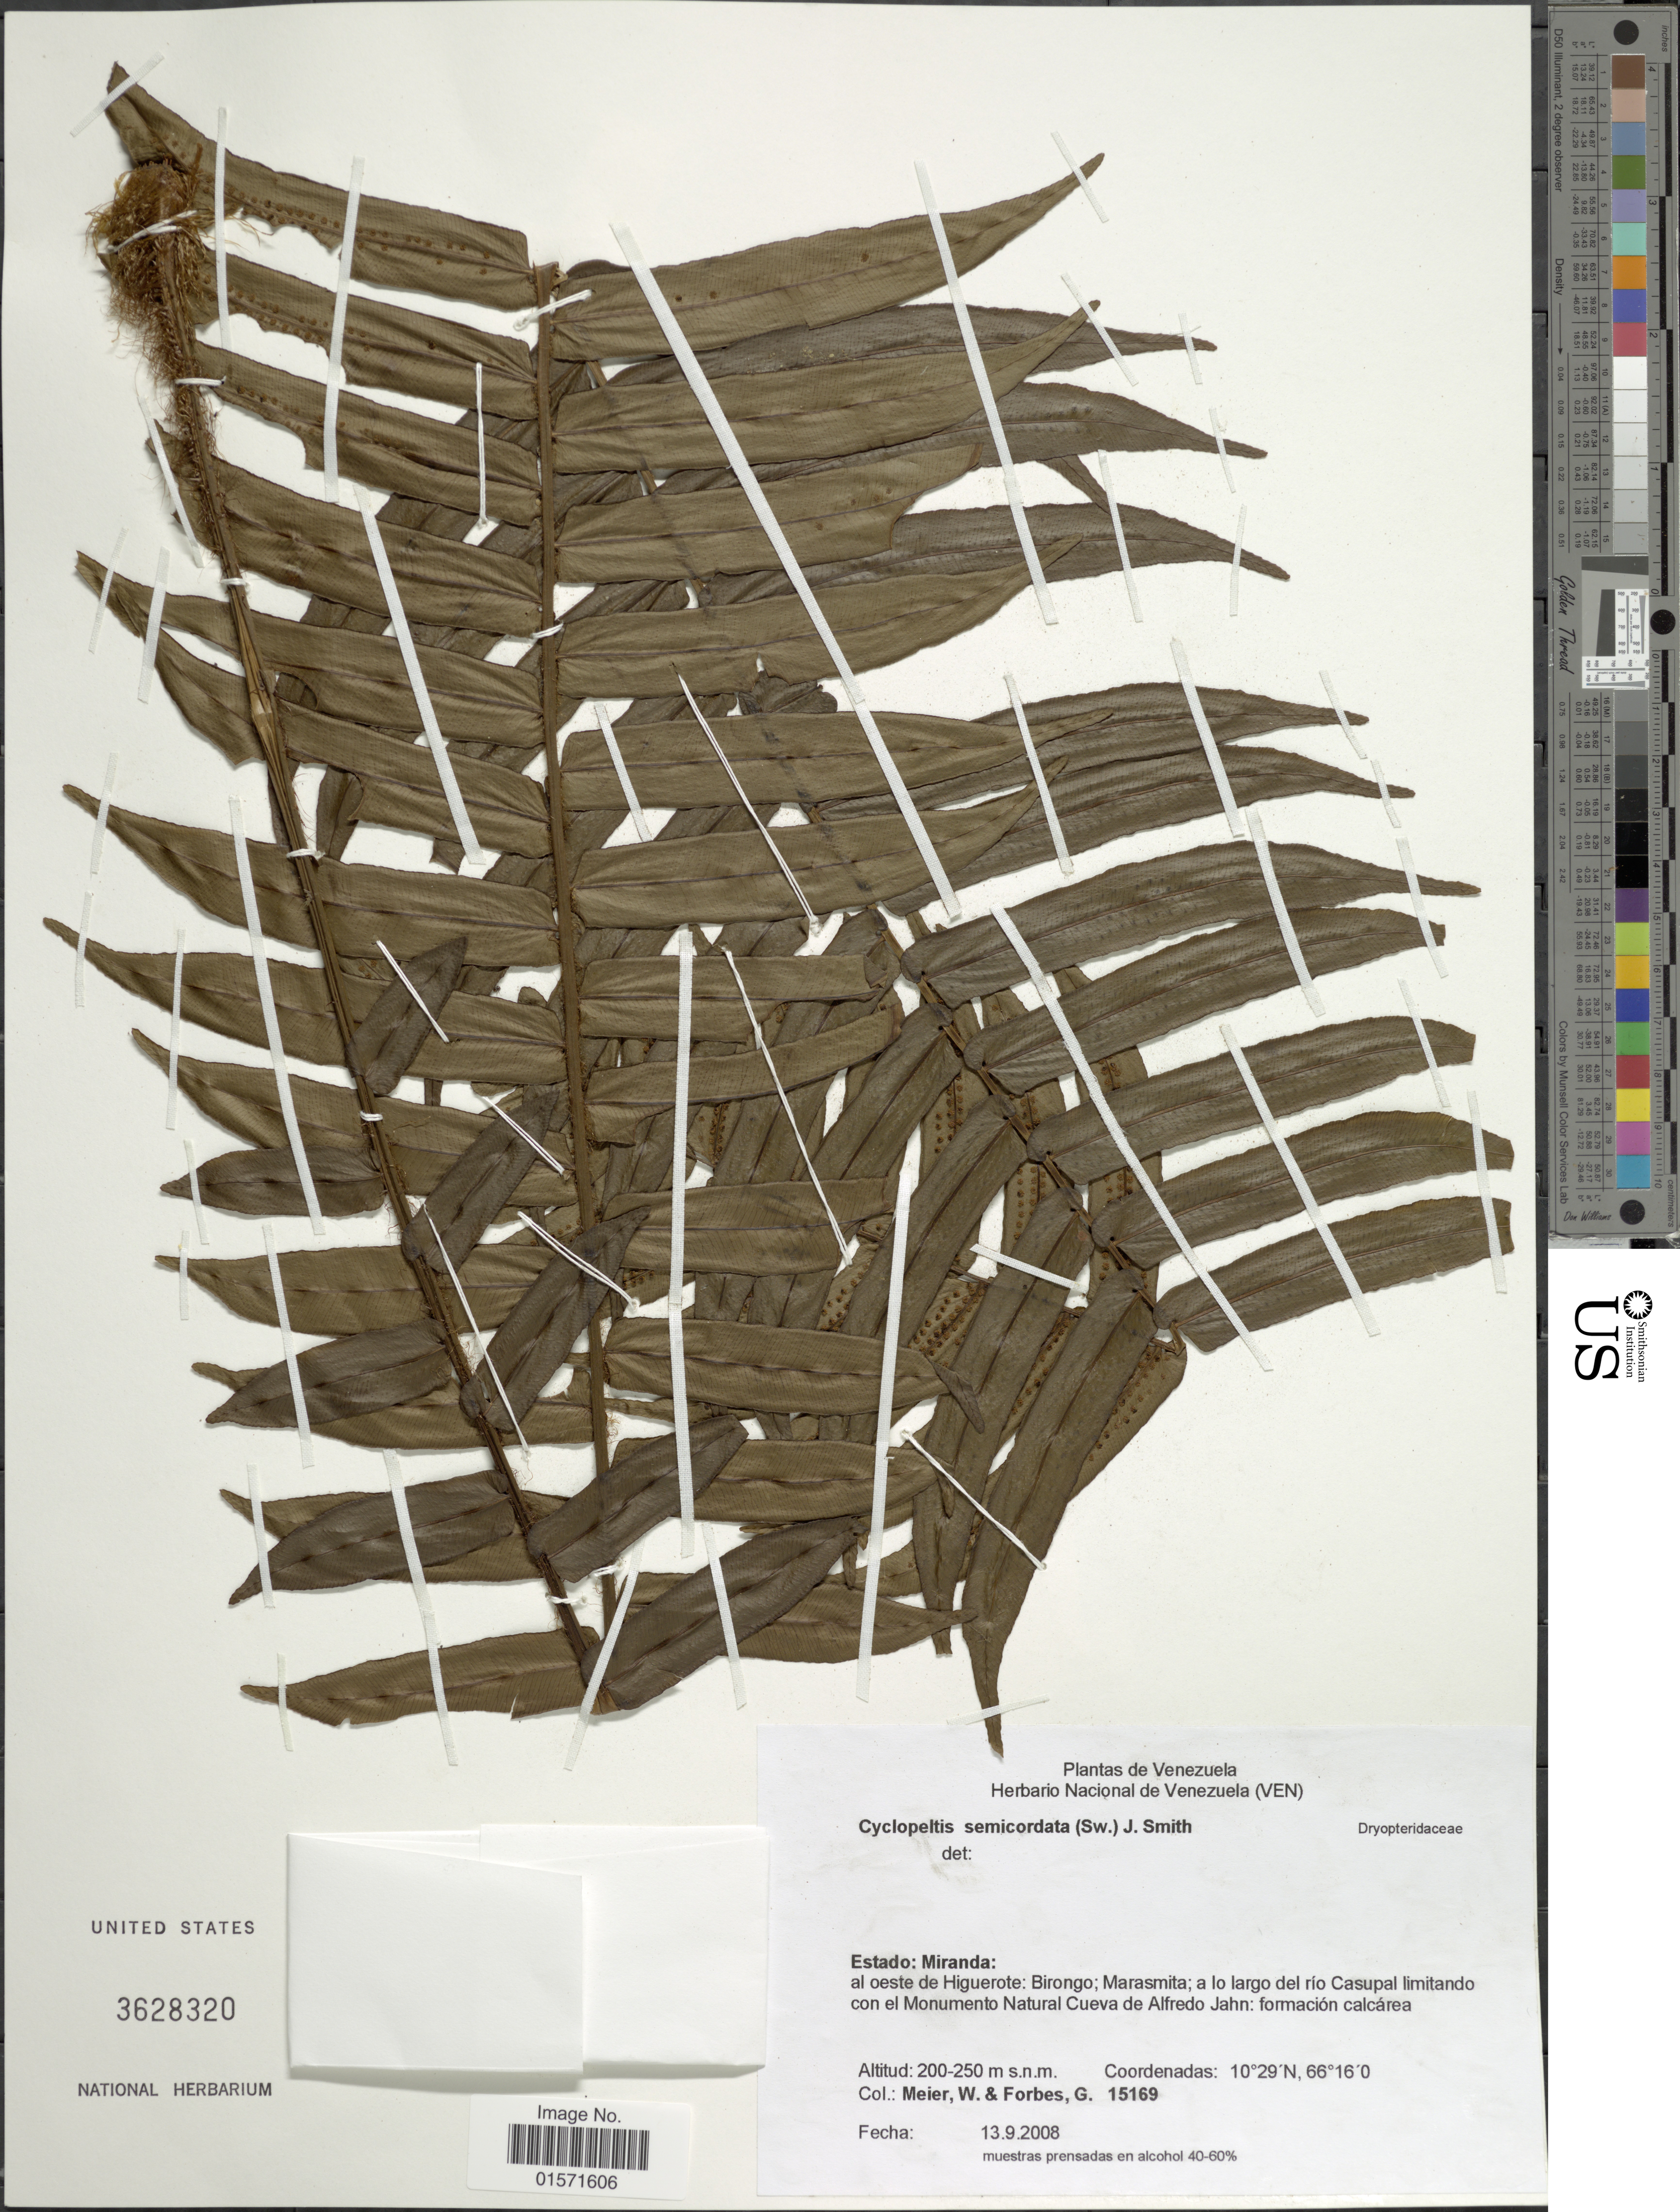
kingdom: Plantae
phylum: Tracheophyta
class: Polypodiopsida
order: Polypodiales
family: Lomariopsidaceae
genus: Cyclopeltis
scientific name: Cyclopeltis semicordata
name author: (Sw.) J. Sm.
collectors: W. Meier & G. Forbes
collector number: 15169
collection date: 2008-09-13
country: Venezuela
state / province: Miranda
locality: Birongo; Marasmito; a lo largo el rio Casupal limitando con el Monumento Natural Cueva de Alfredo Jahn: formacion calcarea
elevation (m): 200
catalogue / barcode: US 3628320